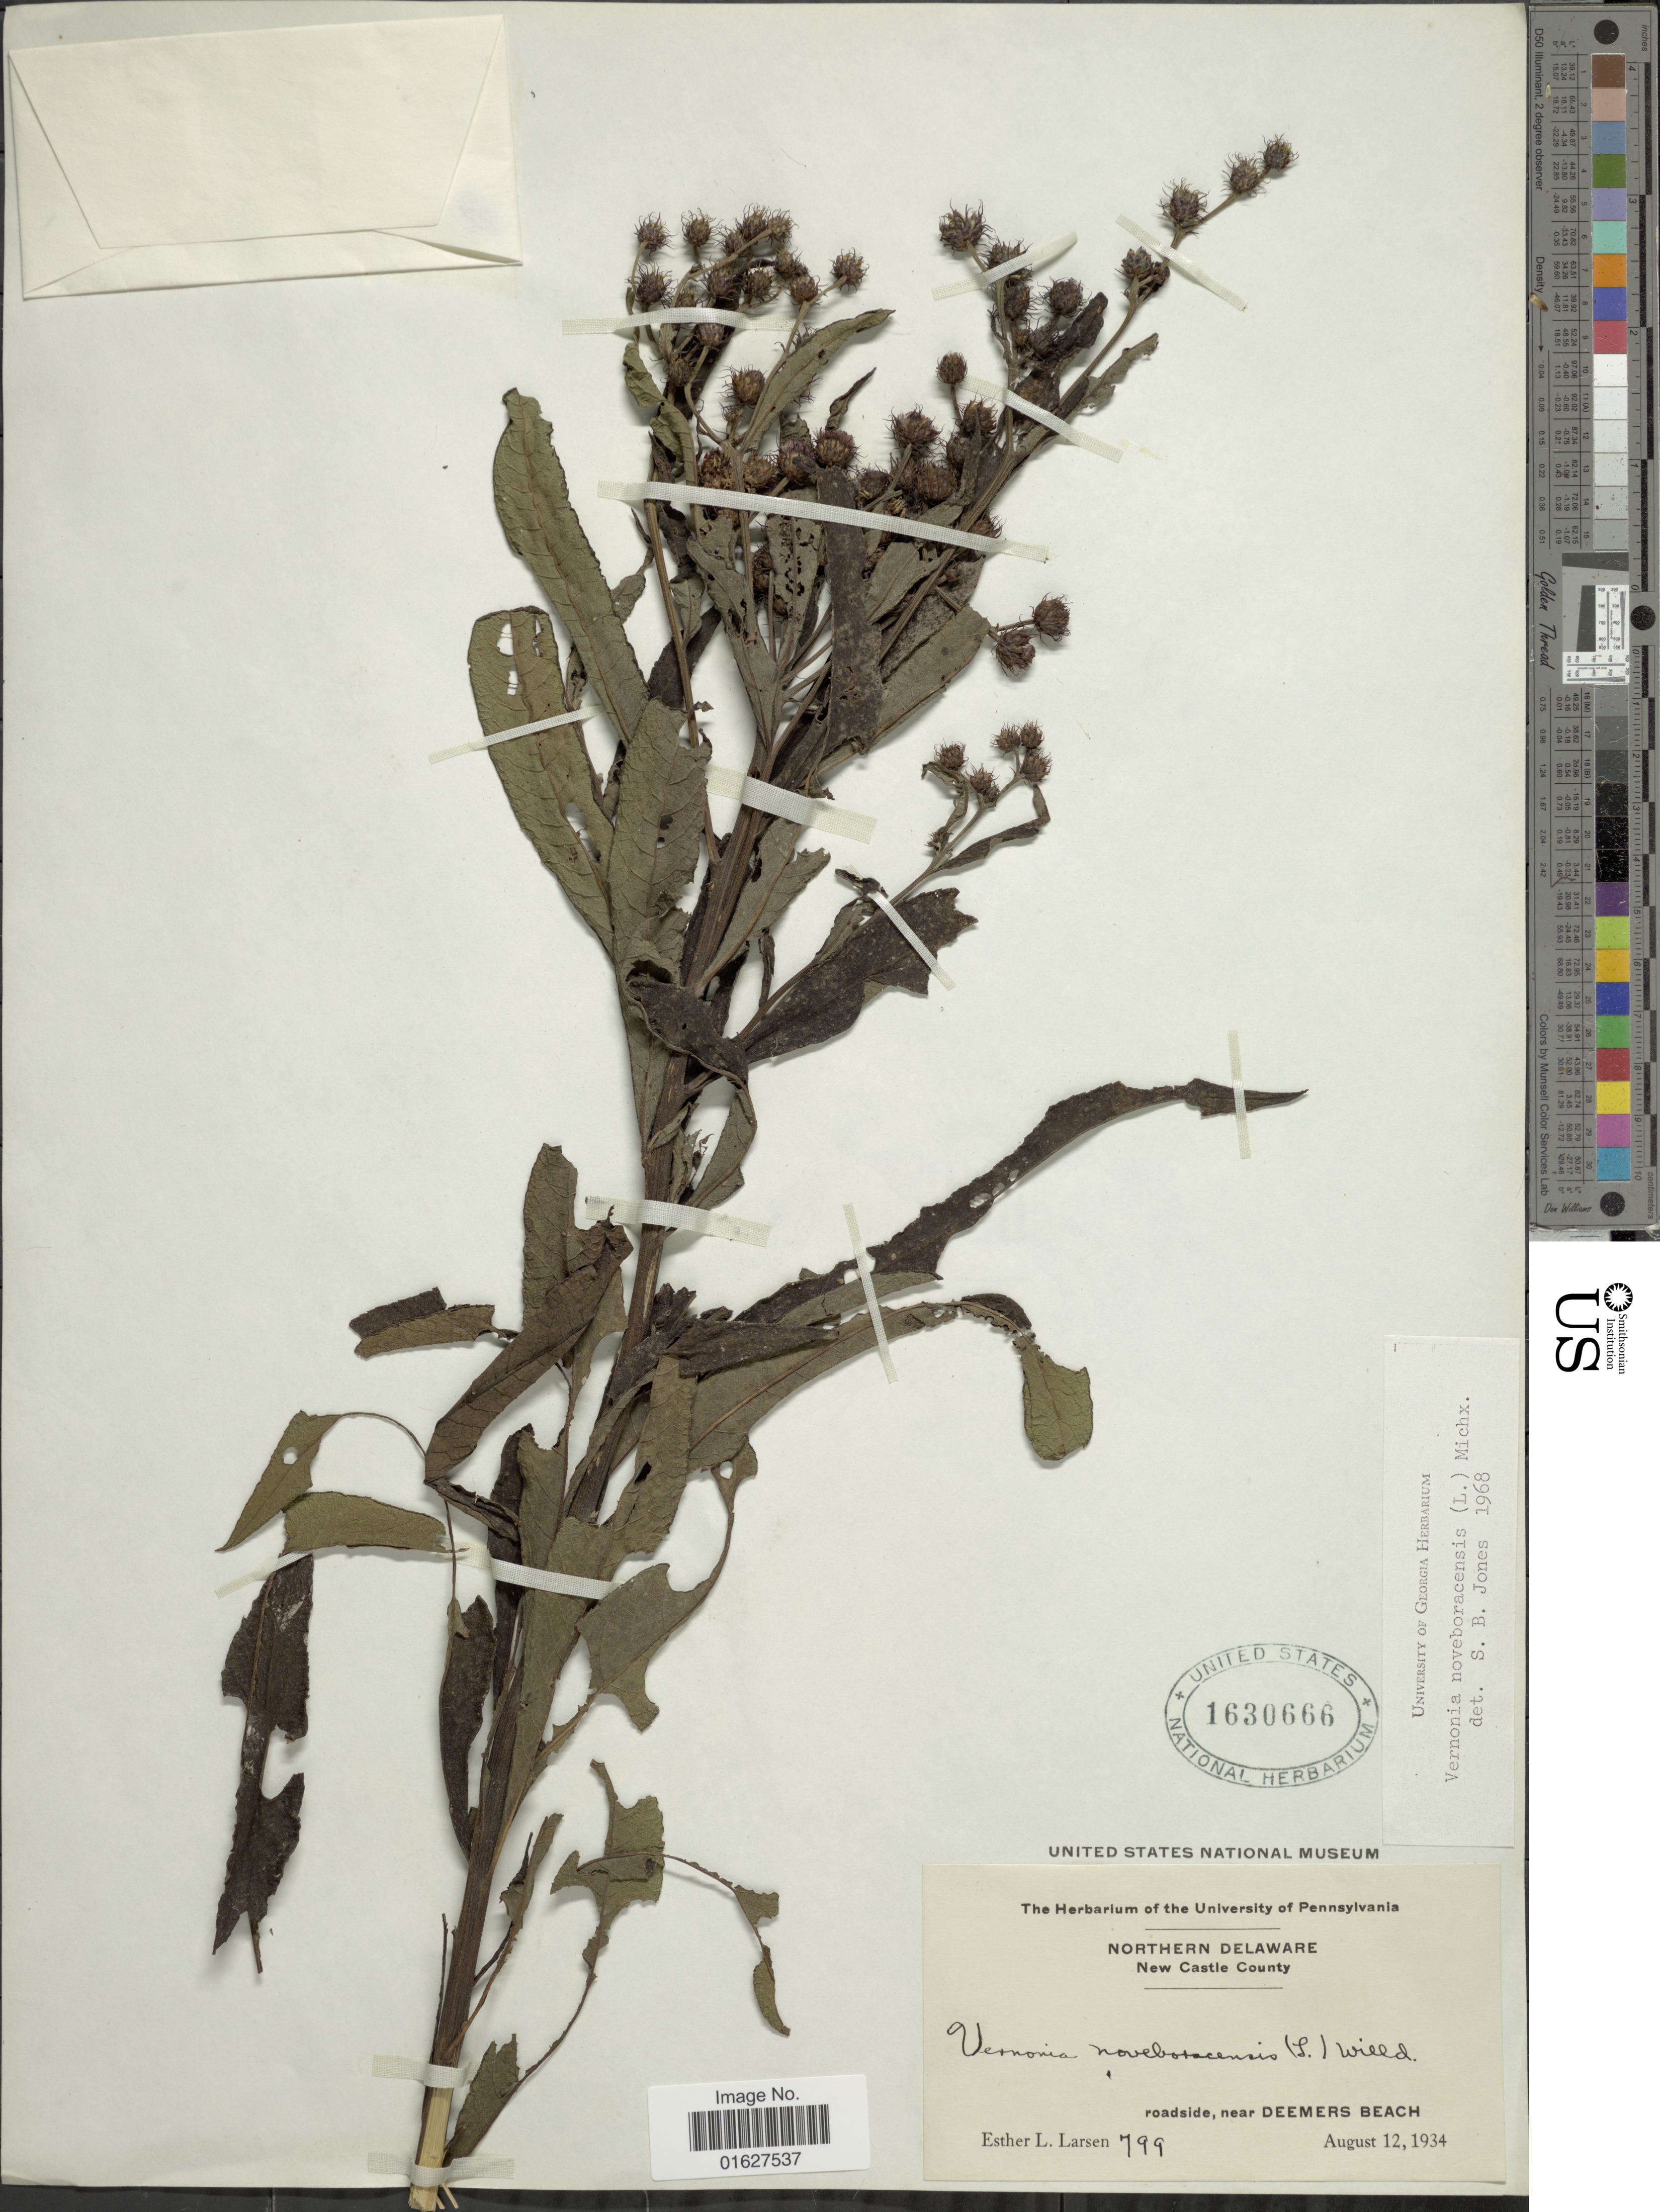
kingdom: Plantae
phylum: Tracheophyta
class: Magnoliopsida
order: Asterales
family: Asteraceae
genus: Vernonia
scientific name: Vernonia noveboracensis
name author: (L.) Michx.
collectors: E. Larsen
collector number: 799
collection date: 1934-08-12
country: United States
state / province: Delaware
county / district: New Castle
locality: Northern Delaware. New Castle County. roadside, near Deemers Beach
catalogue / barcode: US 1630666